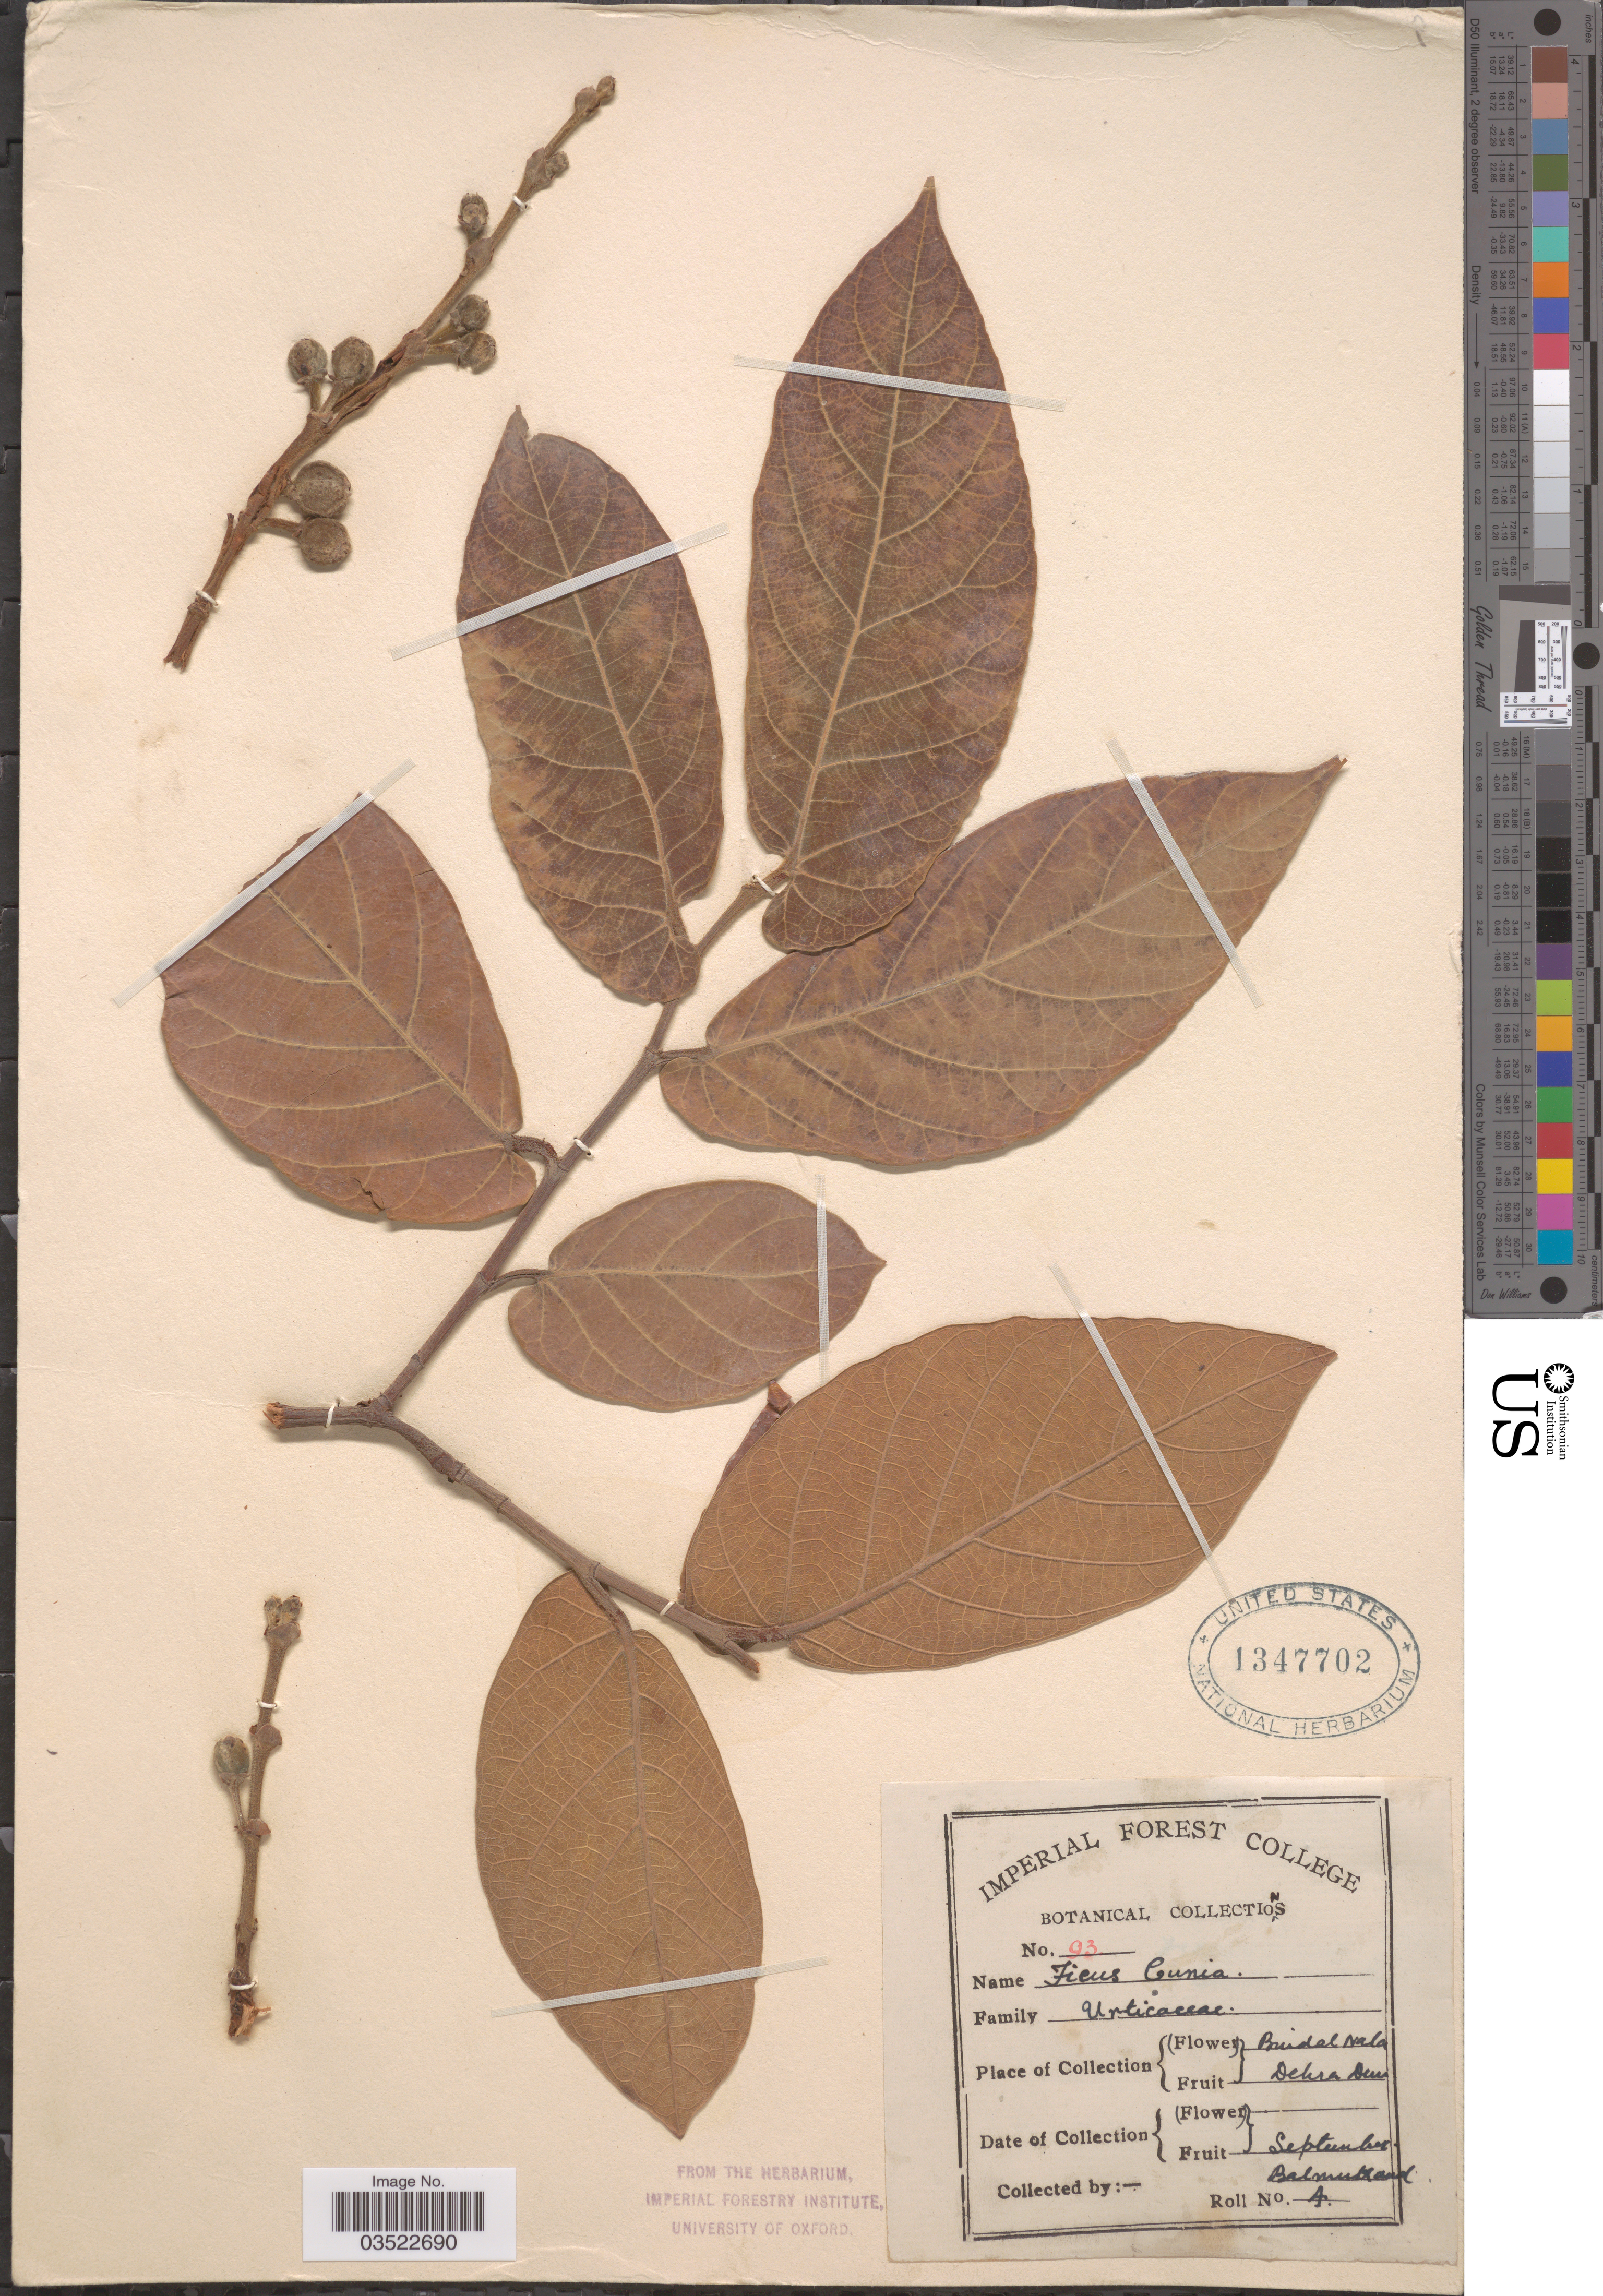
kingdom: Plantae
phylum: Tracheophyta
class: Magnoliopsida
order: Rosales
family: Moraceae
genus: Ficus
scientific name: Ficus semicordata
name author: Buch.-Ham. ex Sm.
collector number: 93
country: India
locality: (Flower) Buidel Nala. Fruit Dehra Dun.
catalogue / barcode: US 1347702